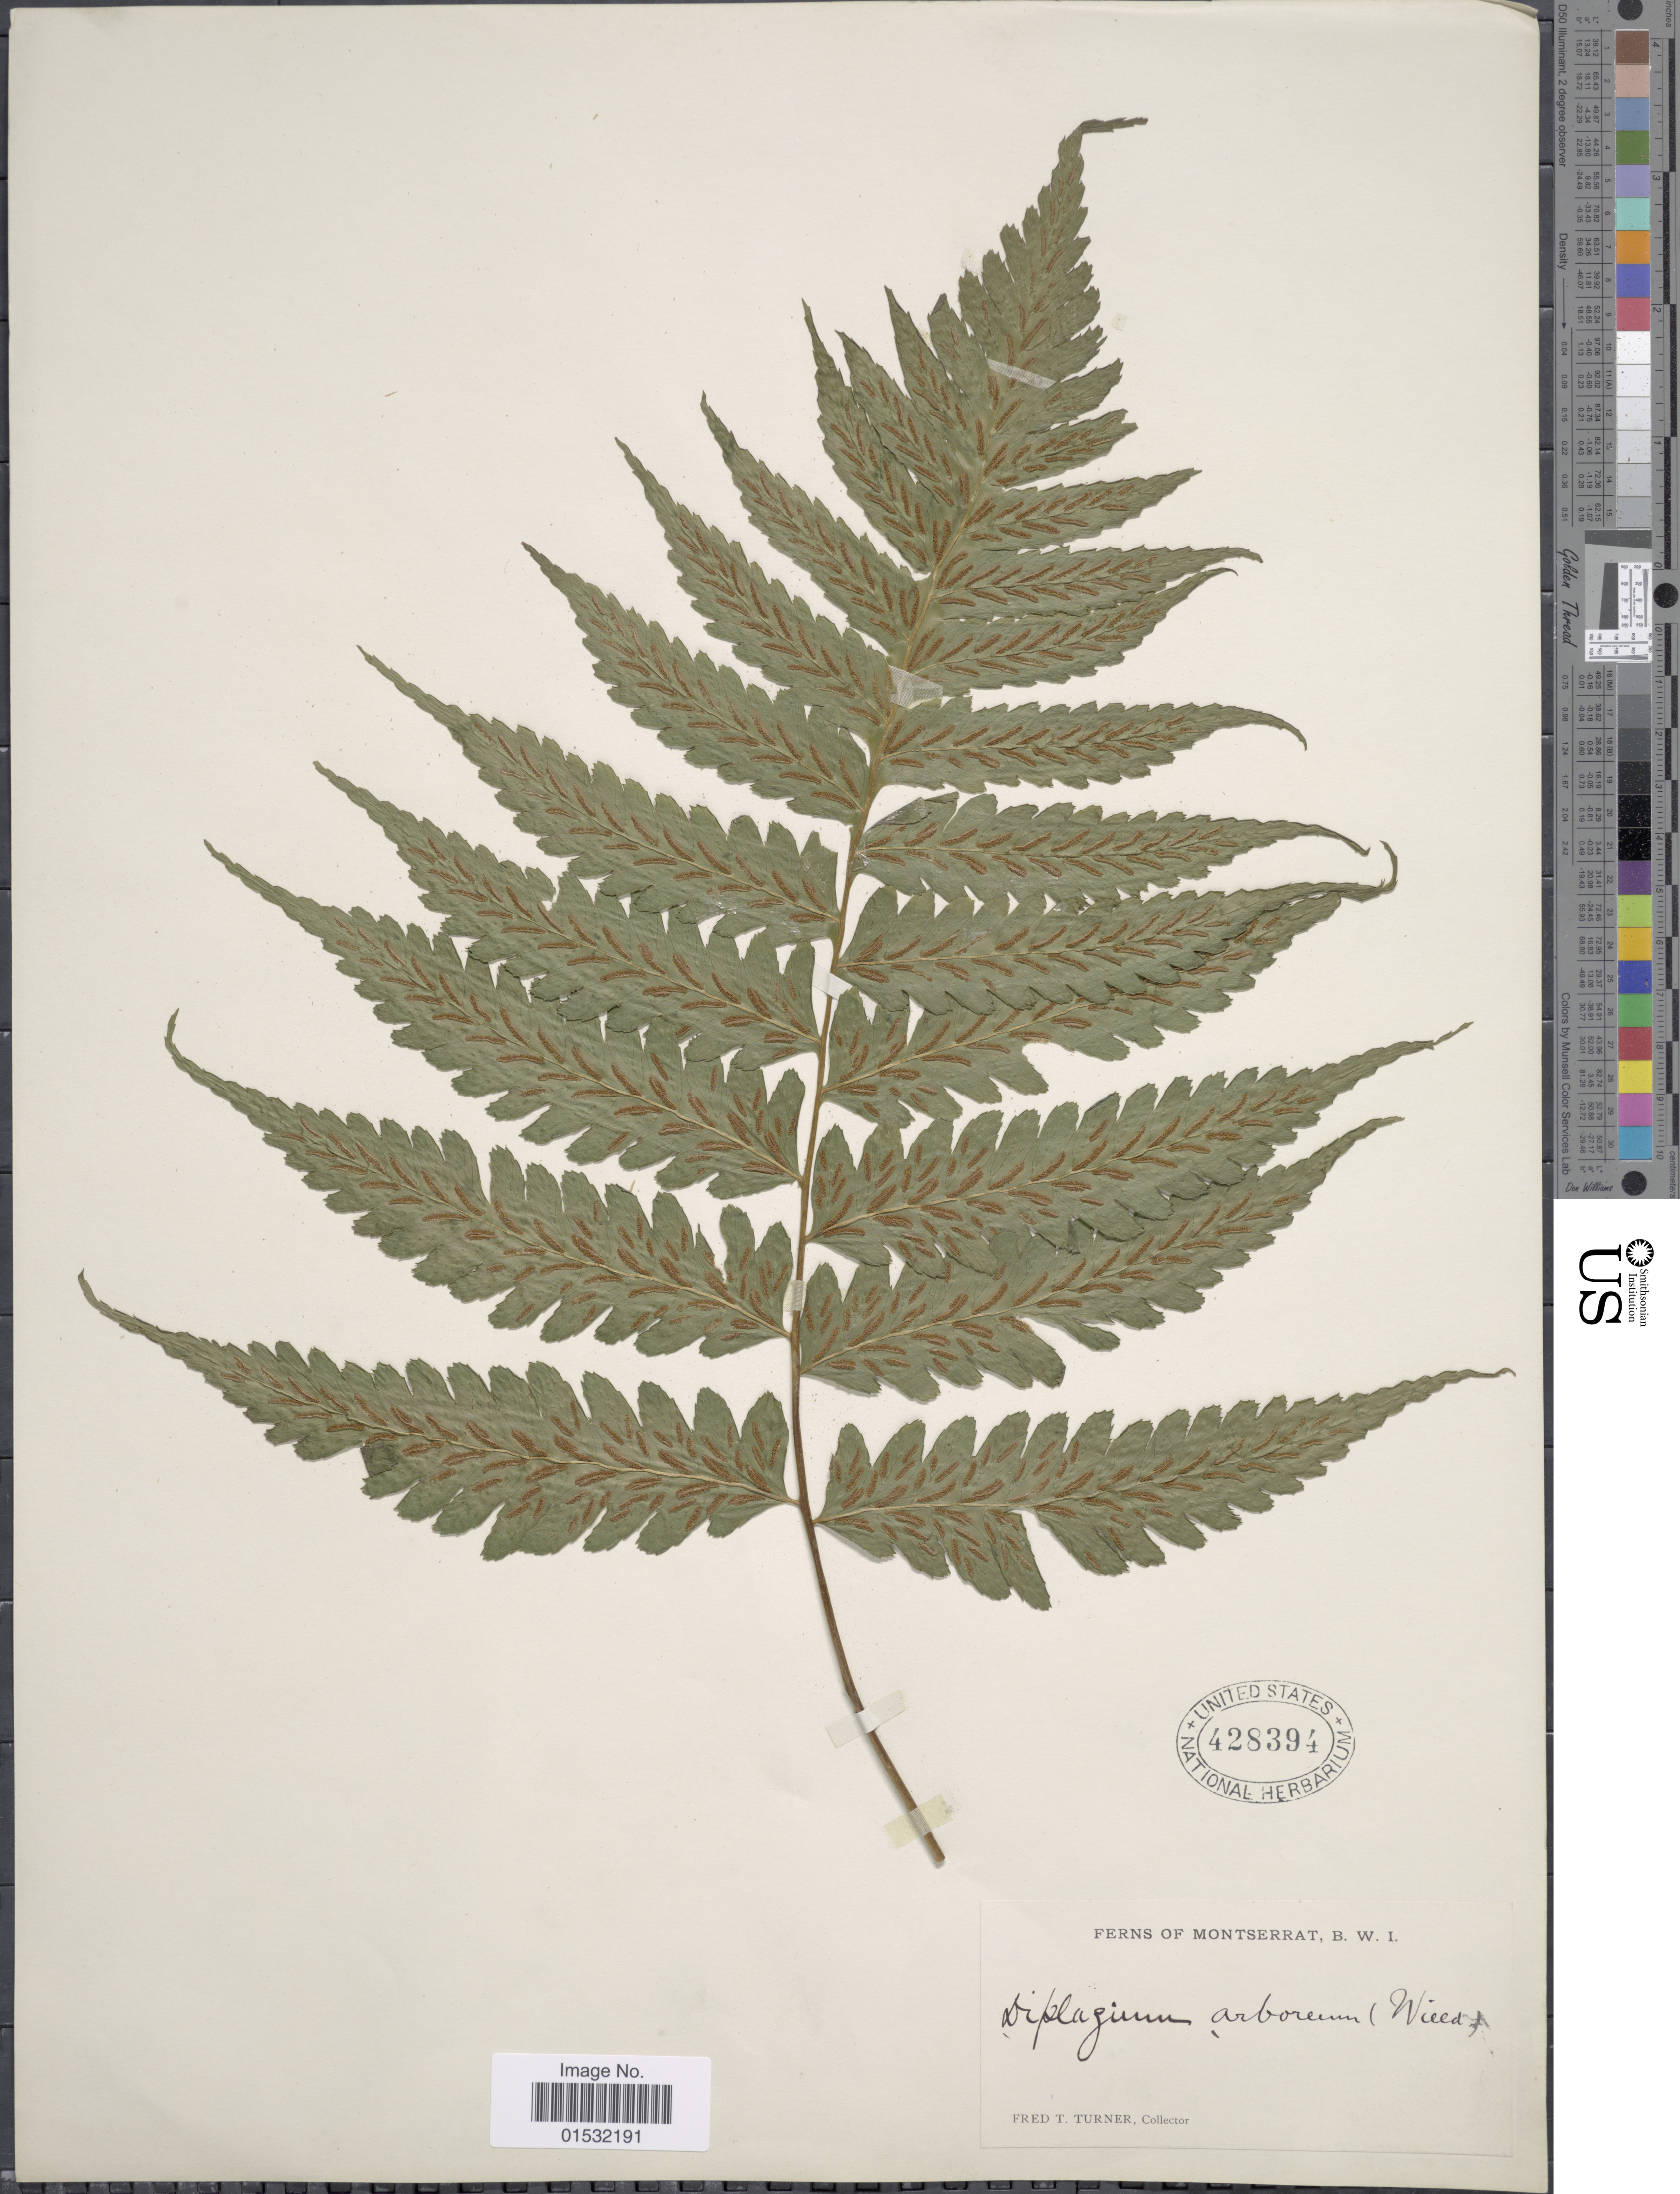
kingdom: Plantae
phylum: Tracheophyta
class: Polypodiopsida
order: Polypodiales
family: Athyriaceae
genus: Diplazium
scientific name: Diplazium cristatum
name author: (Desr.) Alston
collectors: F. T. Turner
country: Montserrat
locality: Montserrat, B. W. I.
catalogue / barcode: US 428394